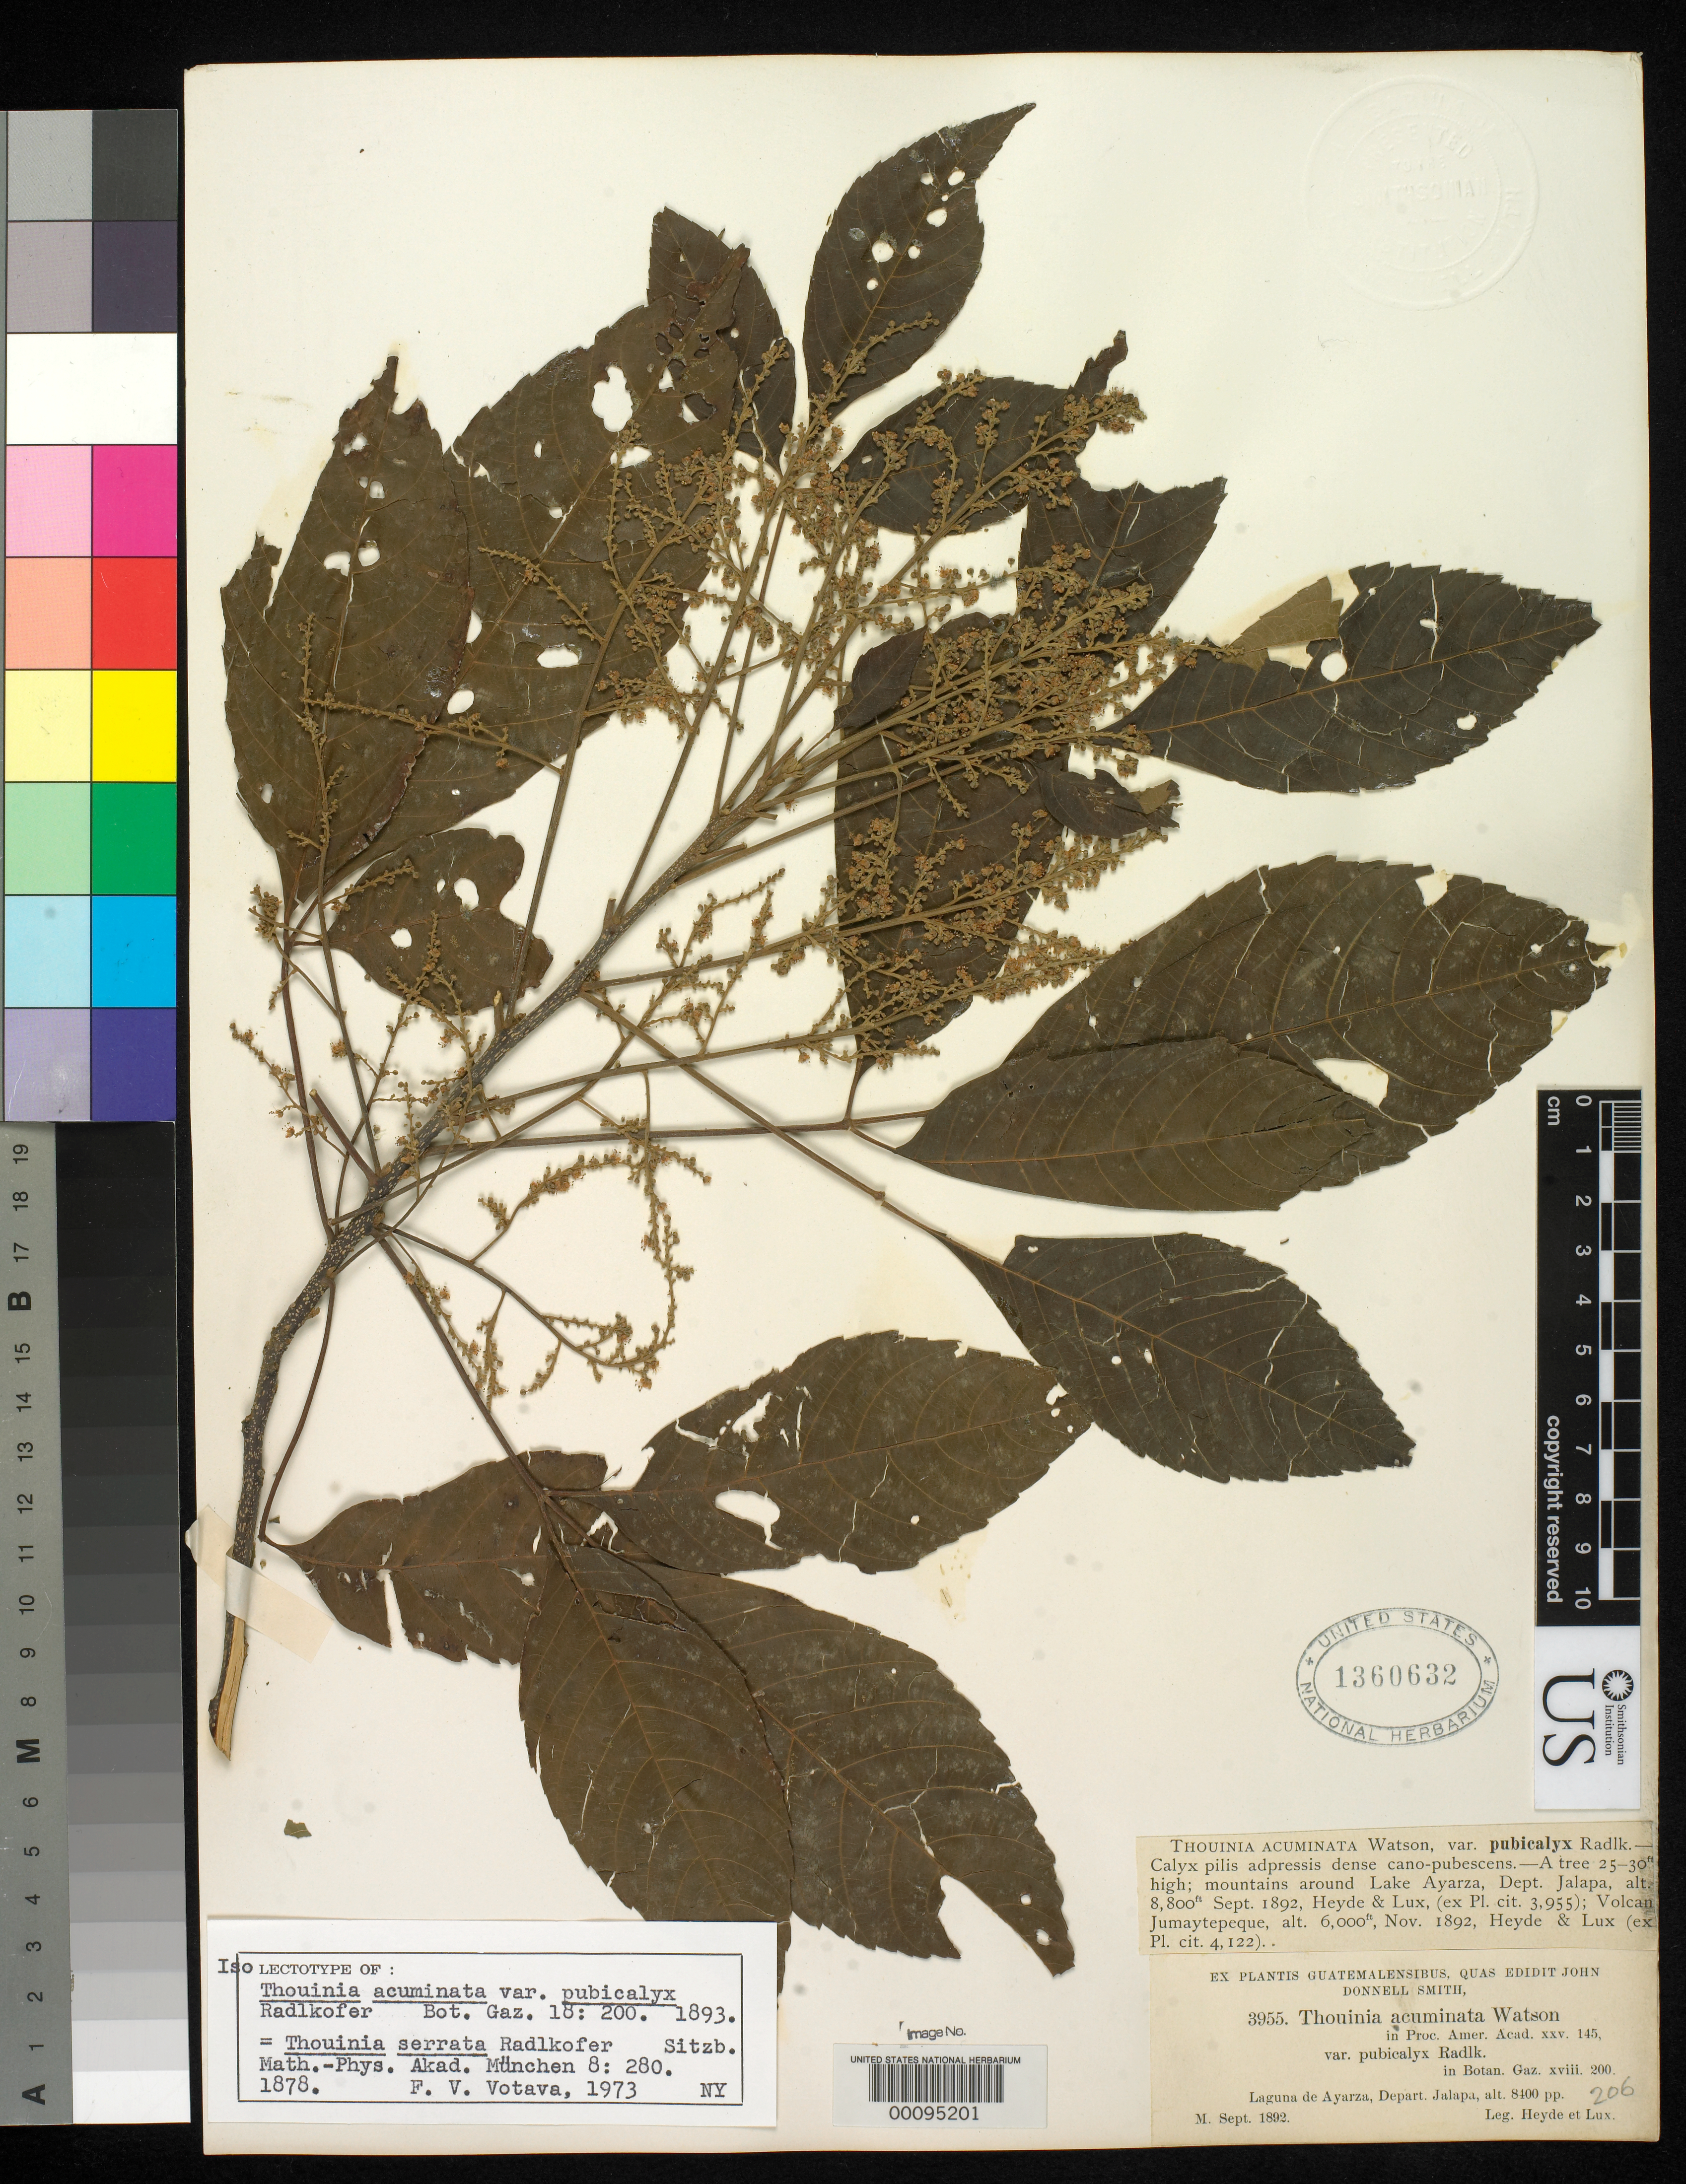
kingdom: Plantae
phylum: Tracheophyta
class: Magnoliopsida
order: Sapindales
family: Sapindaceae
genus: Thouinia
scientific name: Thouinia acuminata var. pubicalyx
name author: Radlk. in Donn. Sm.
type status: Isolectotype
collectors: E. T. Heyde & E. Lux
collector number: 3955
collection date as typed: Sep 1892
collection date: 1892-09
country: Guatemala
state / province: Jalapa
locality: Laguna de Ayarza; alt. 8400 ft.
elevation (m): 2560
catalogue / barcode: US 1360632